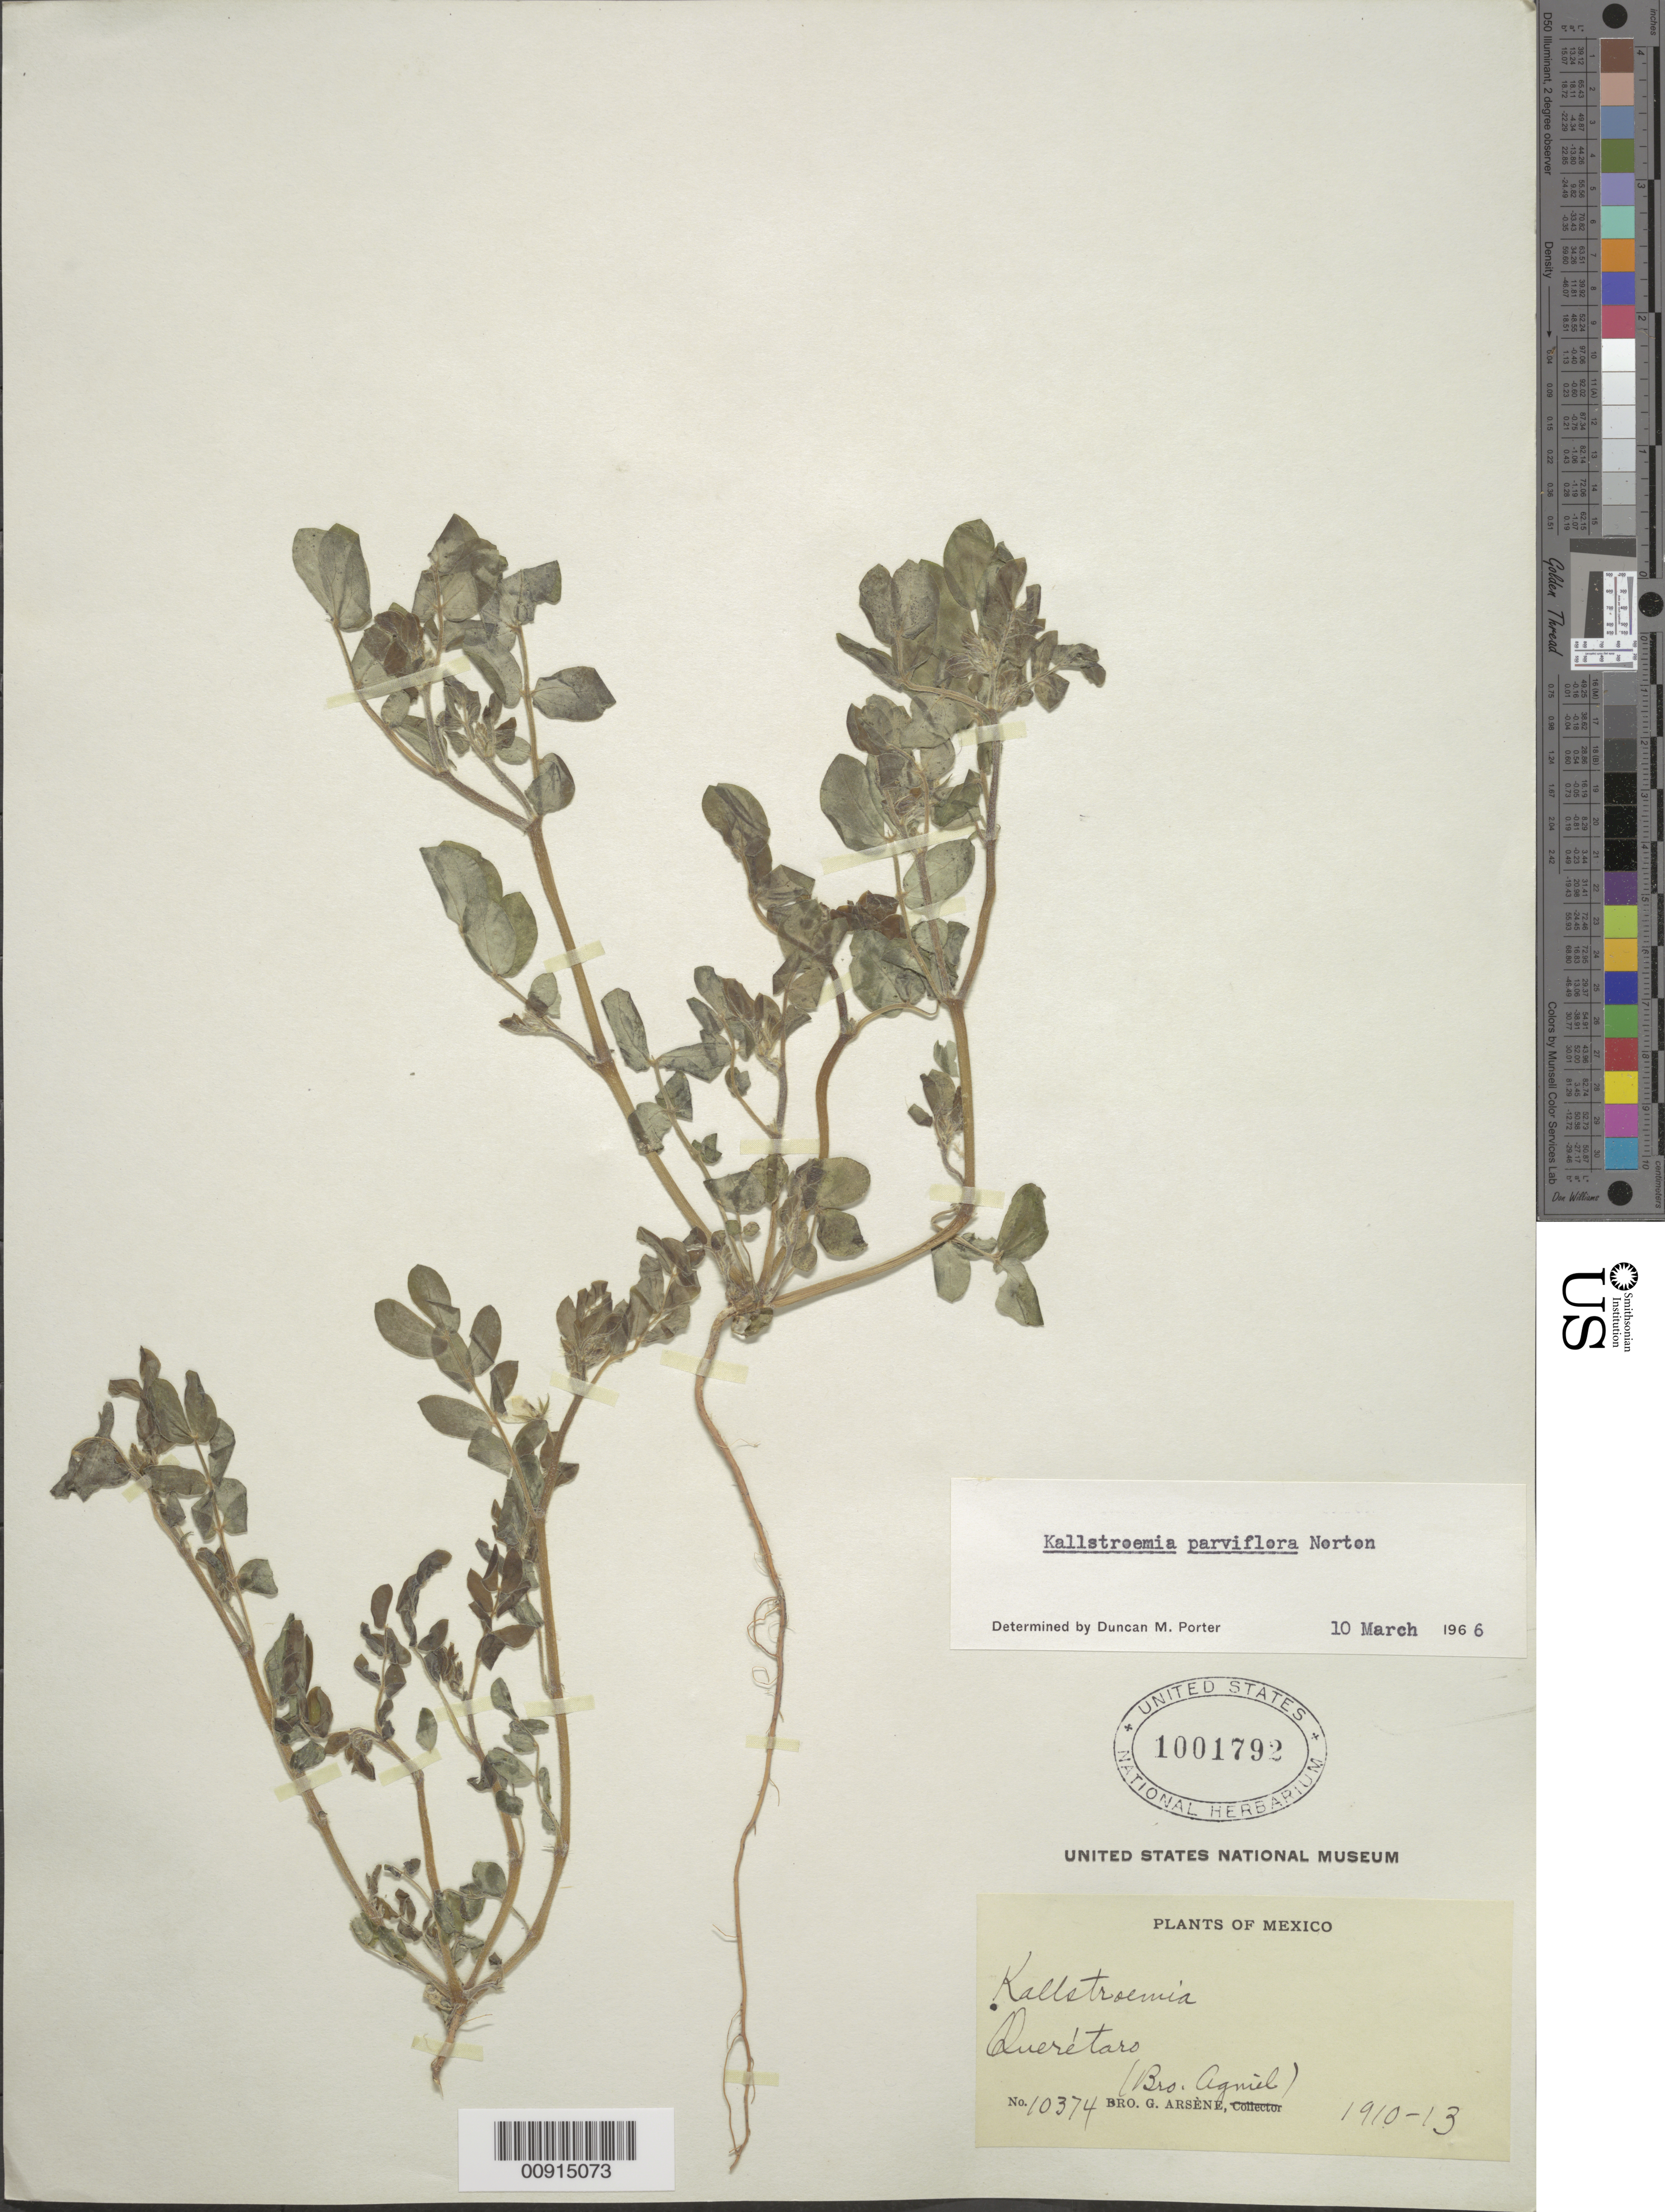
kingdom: Plantae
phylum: Tracheophyta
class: Magnoliopsida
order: Zygophyllales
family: Zygophyllaceae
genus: Kallstroemia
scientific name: Kallstroemia parviflora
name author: Norton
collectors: Bro. Agniel & Bro. G. Arsène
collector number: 10374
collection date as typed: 1910 to -- --- 1913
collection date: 1910/1913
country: Mexico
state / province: Querétaro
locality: Querétaro.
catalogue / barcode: US 1001792